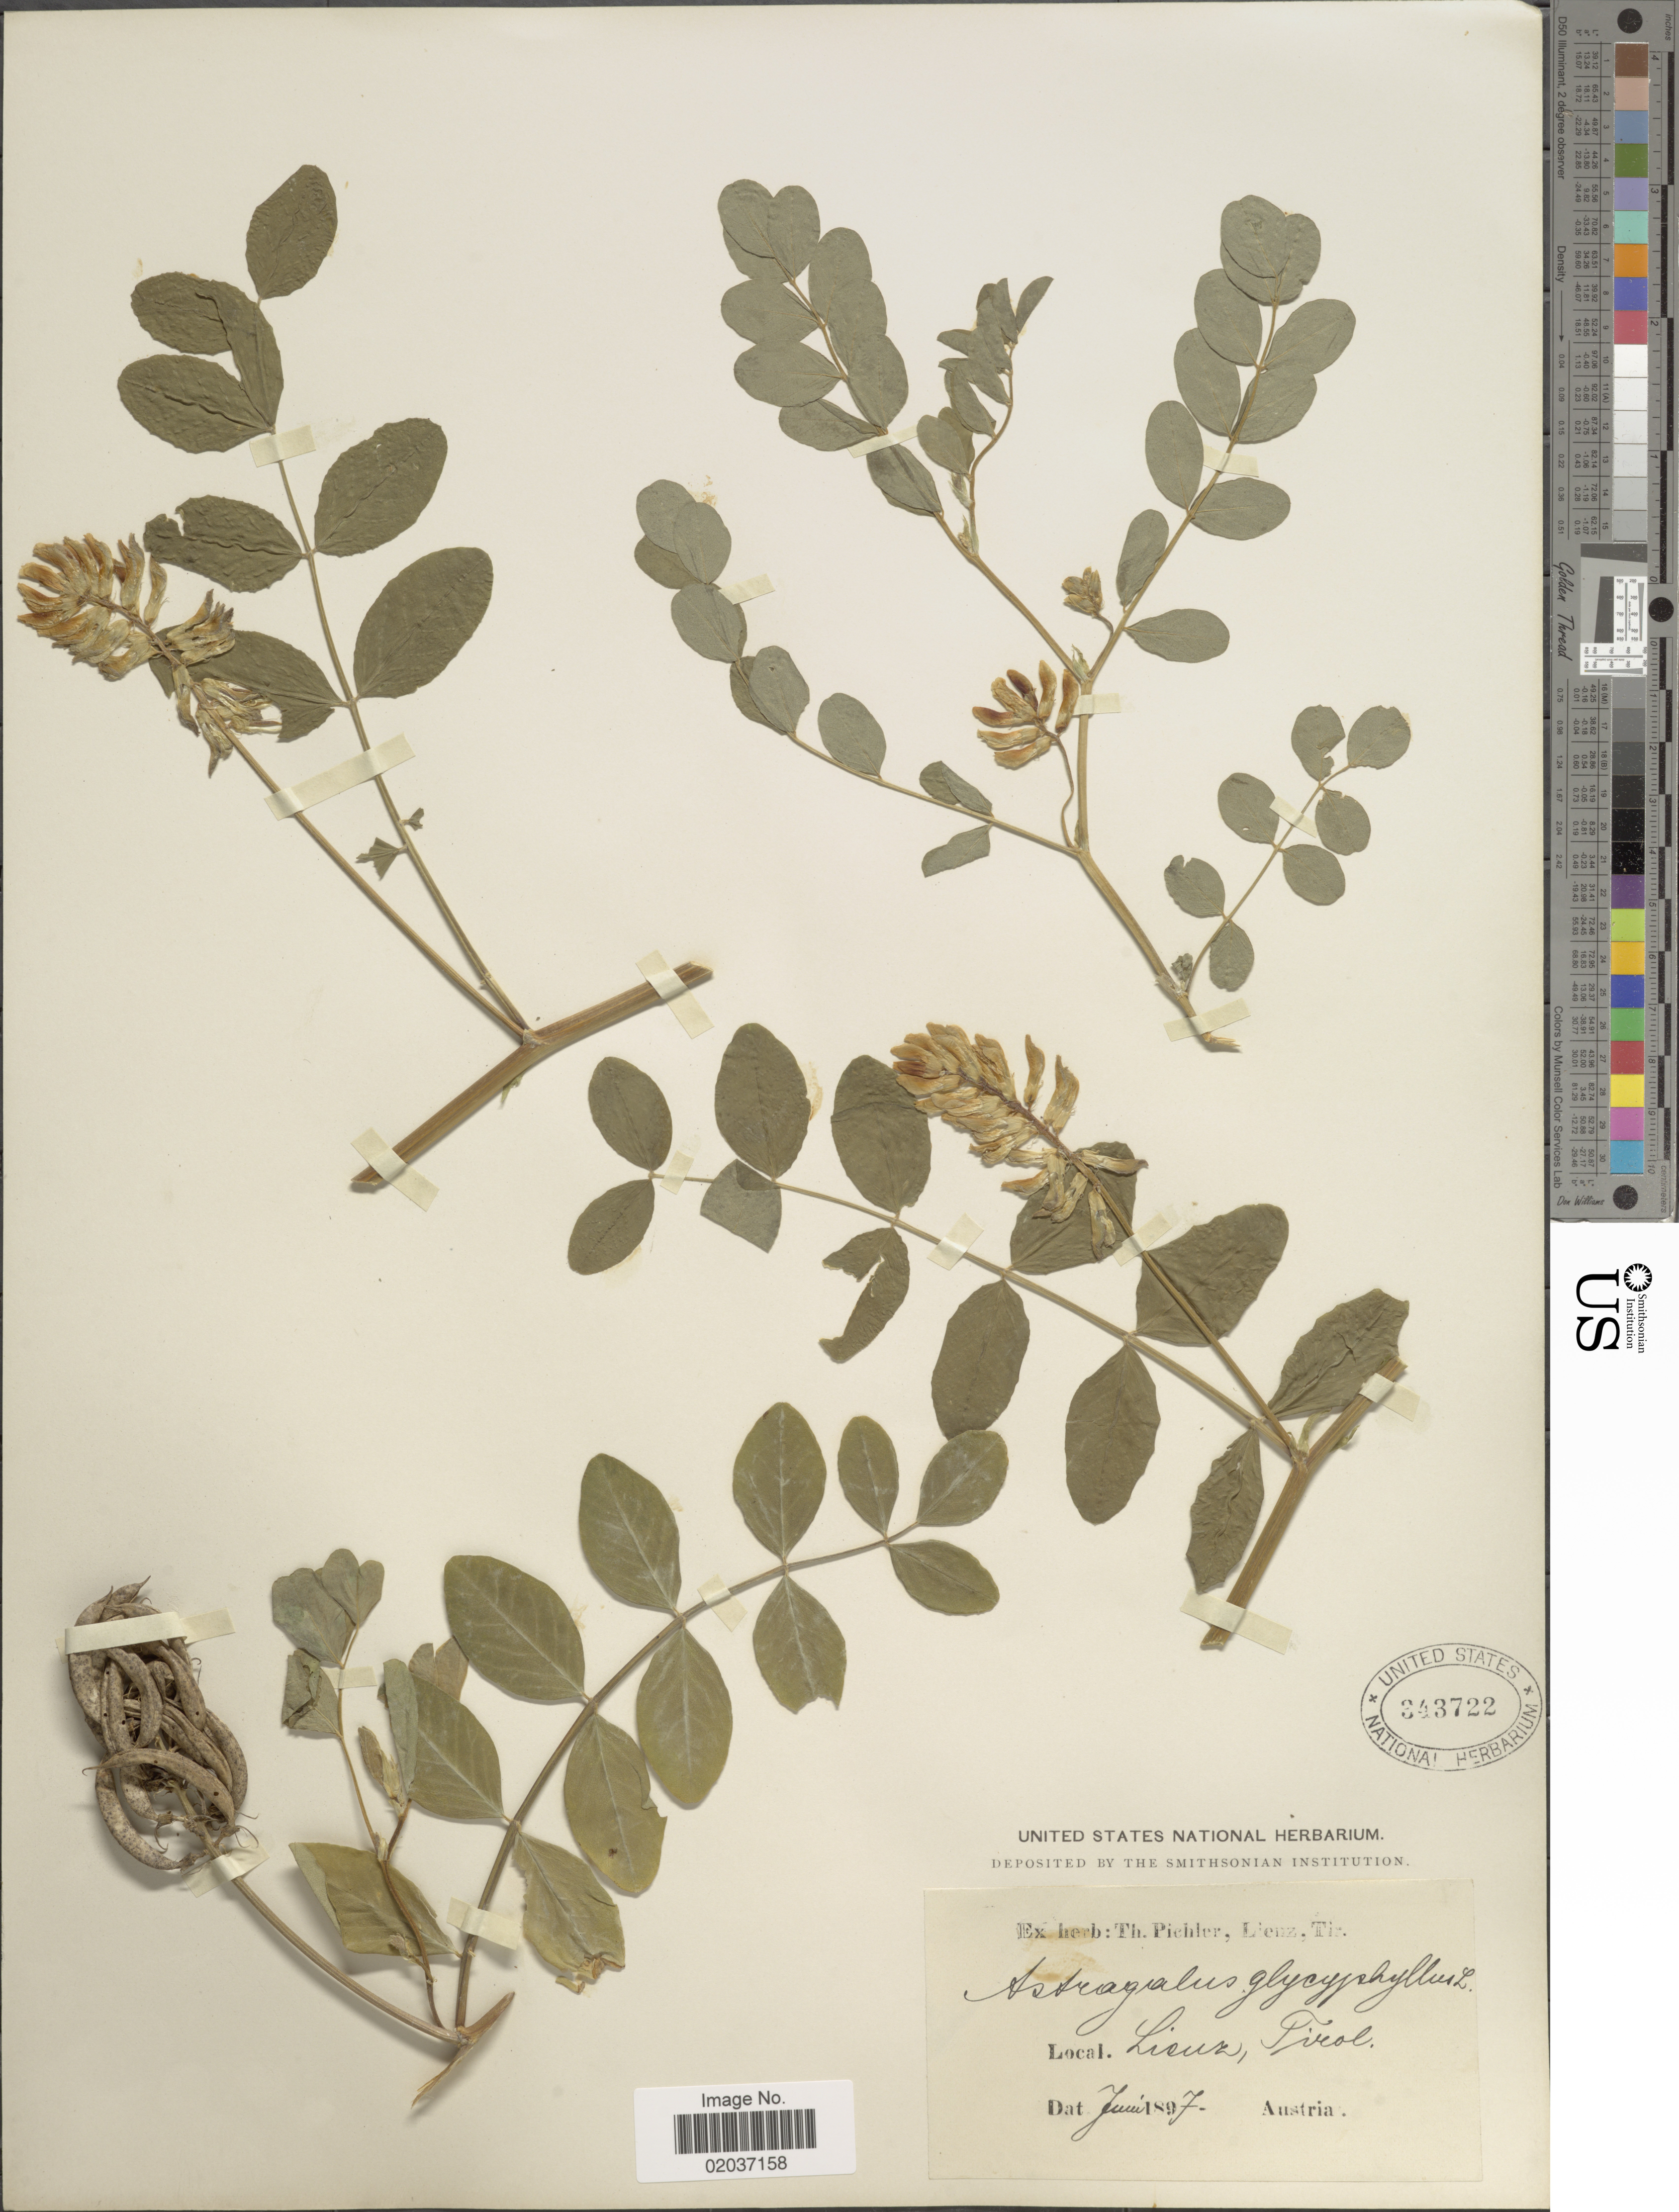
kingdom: Plantae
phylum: Tracheophyta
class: Magnoliopsida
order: Fabales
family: Fabaceae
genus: Astragalus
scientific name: Astragalus glycyphyllos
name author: L.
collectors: T. Pichler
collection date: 1897-06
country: Austria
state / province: Tirol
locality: Lienz, Tirol.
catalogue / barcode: US 343722